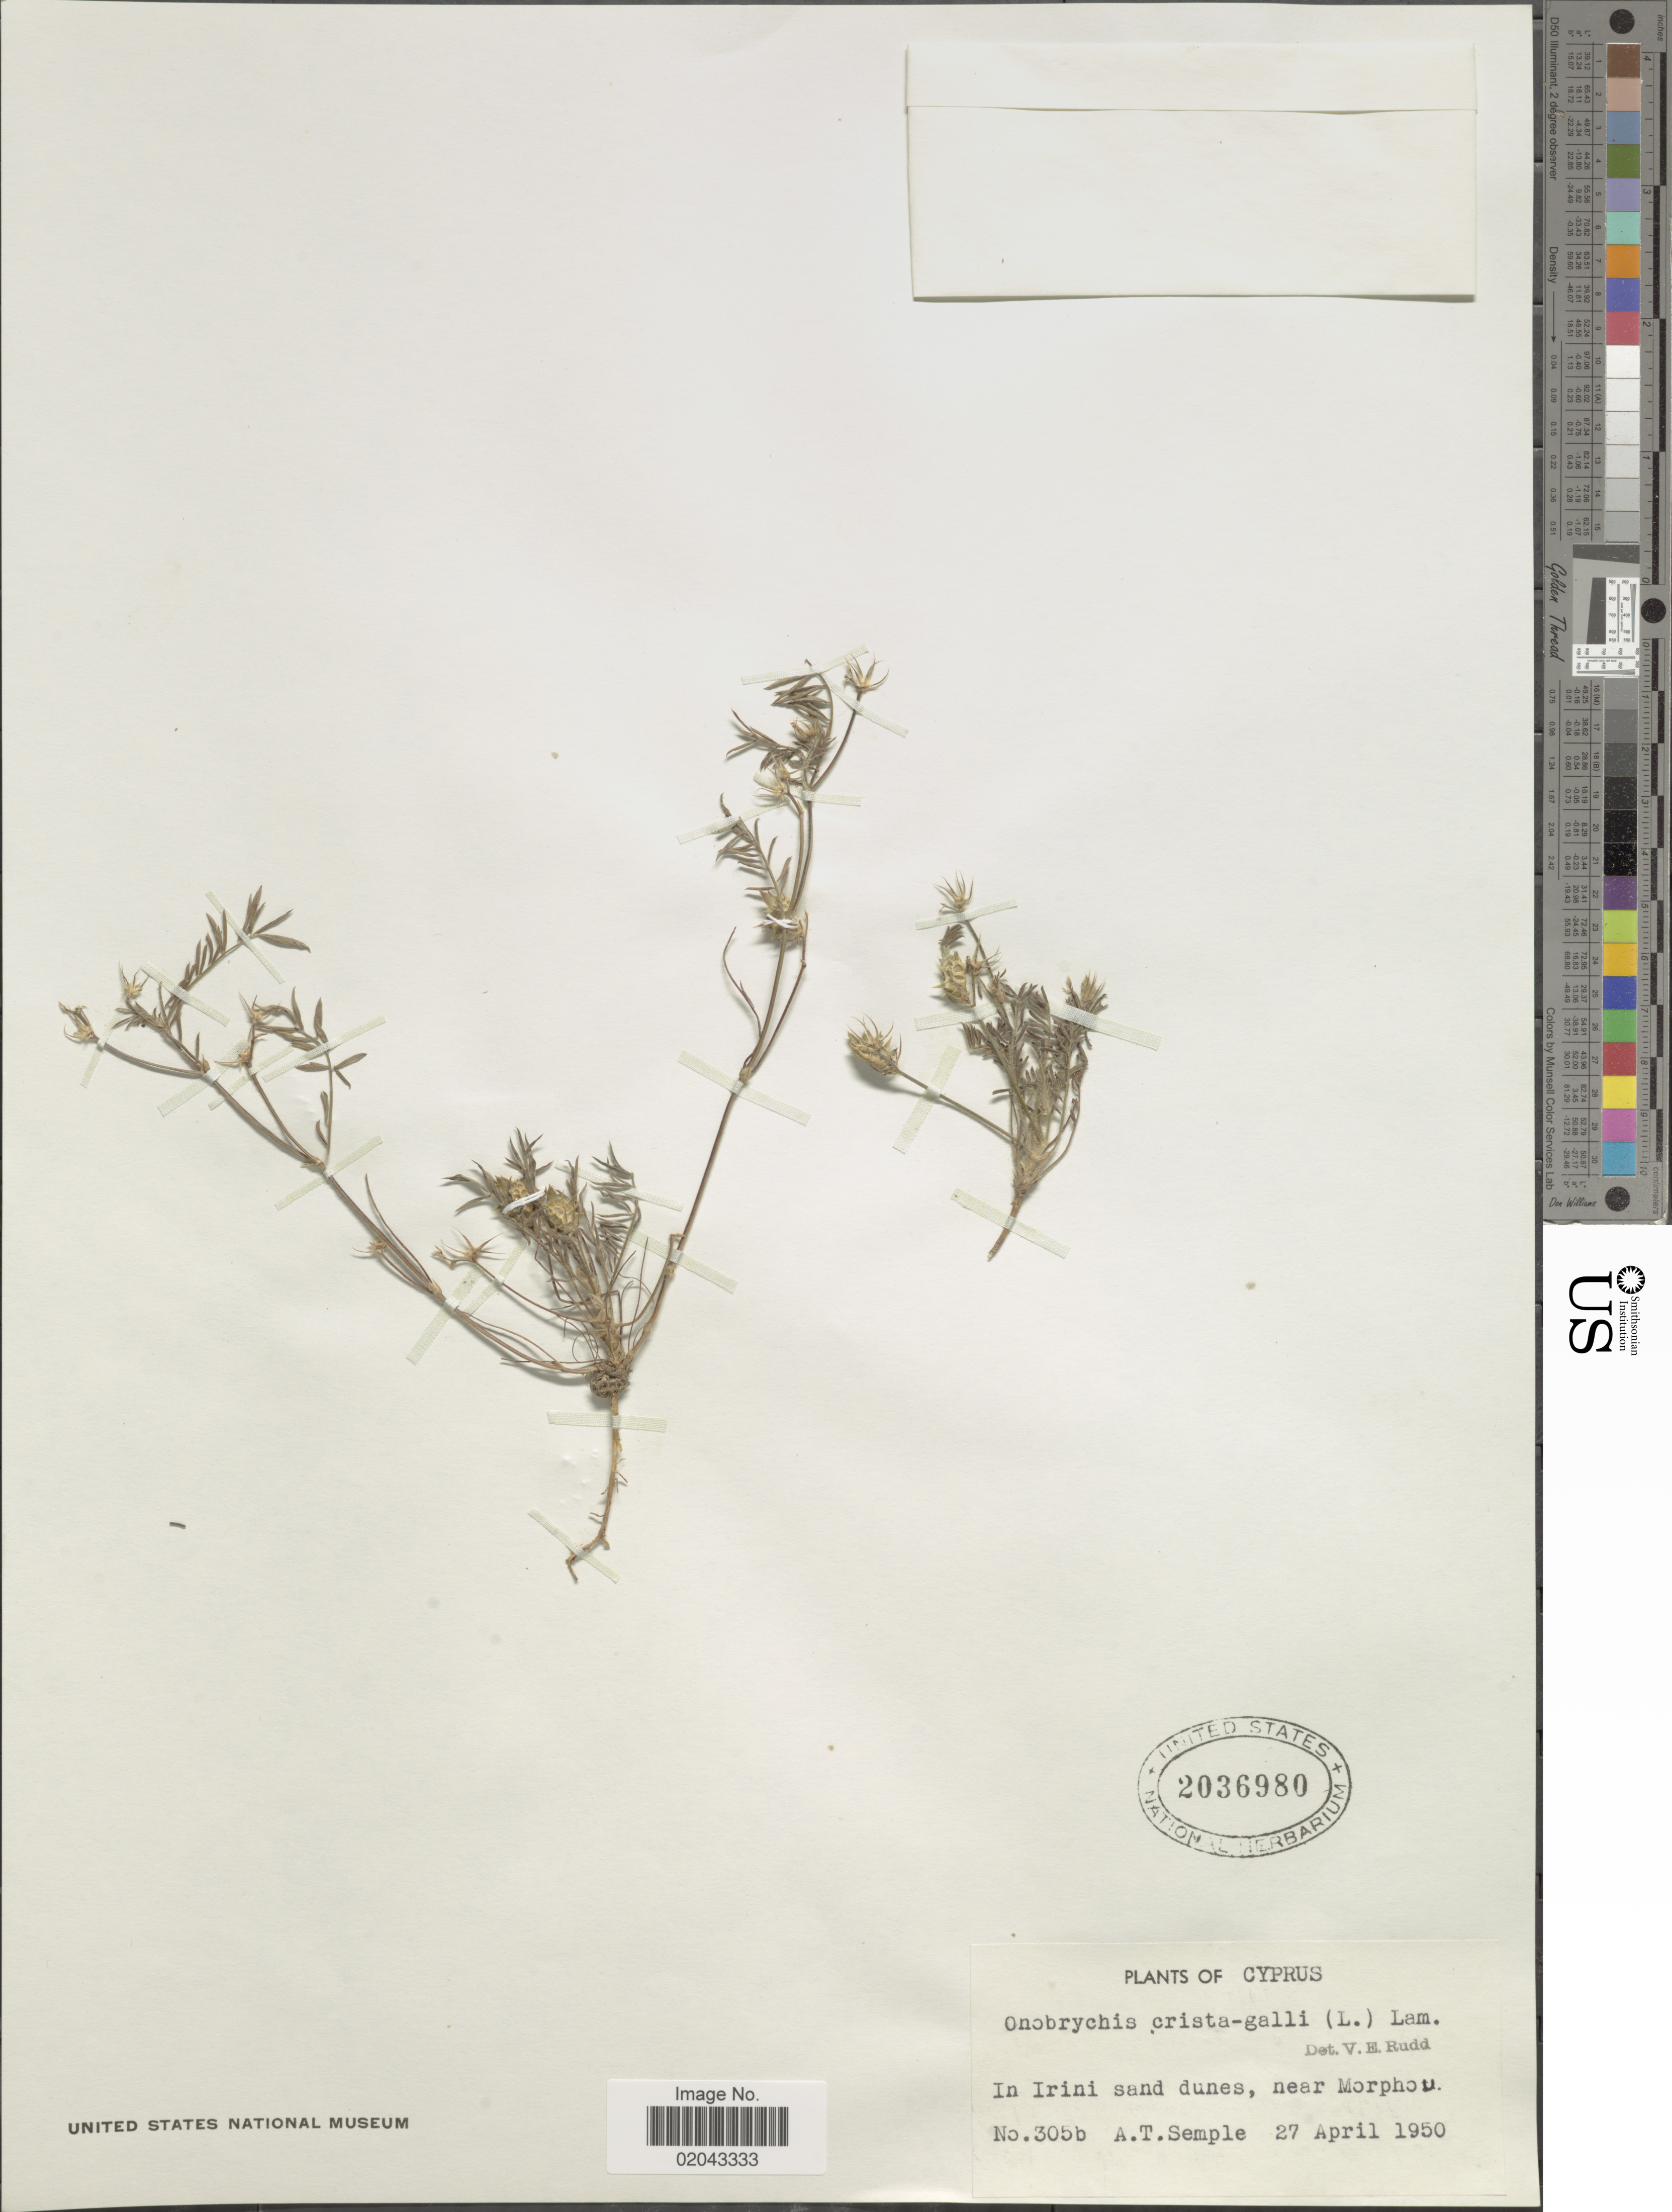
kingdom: Plantae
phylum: Tracheophyta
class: Magnoliopsida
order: Fabales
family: Fabaceae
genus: Onobrychis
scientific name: Onobrychis crista-galli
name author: (L.) Lam.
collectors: A. Semple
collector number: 305b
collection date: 1950-04-27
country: Cyprus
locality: In Irini sand dunes, near Morphou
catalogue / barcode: US 2036980